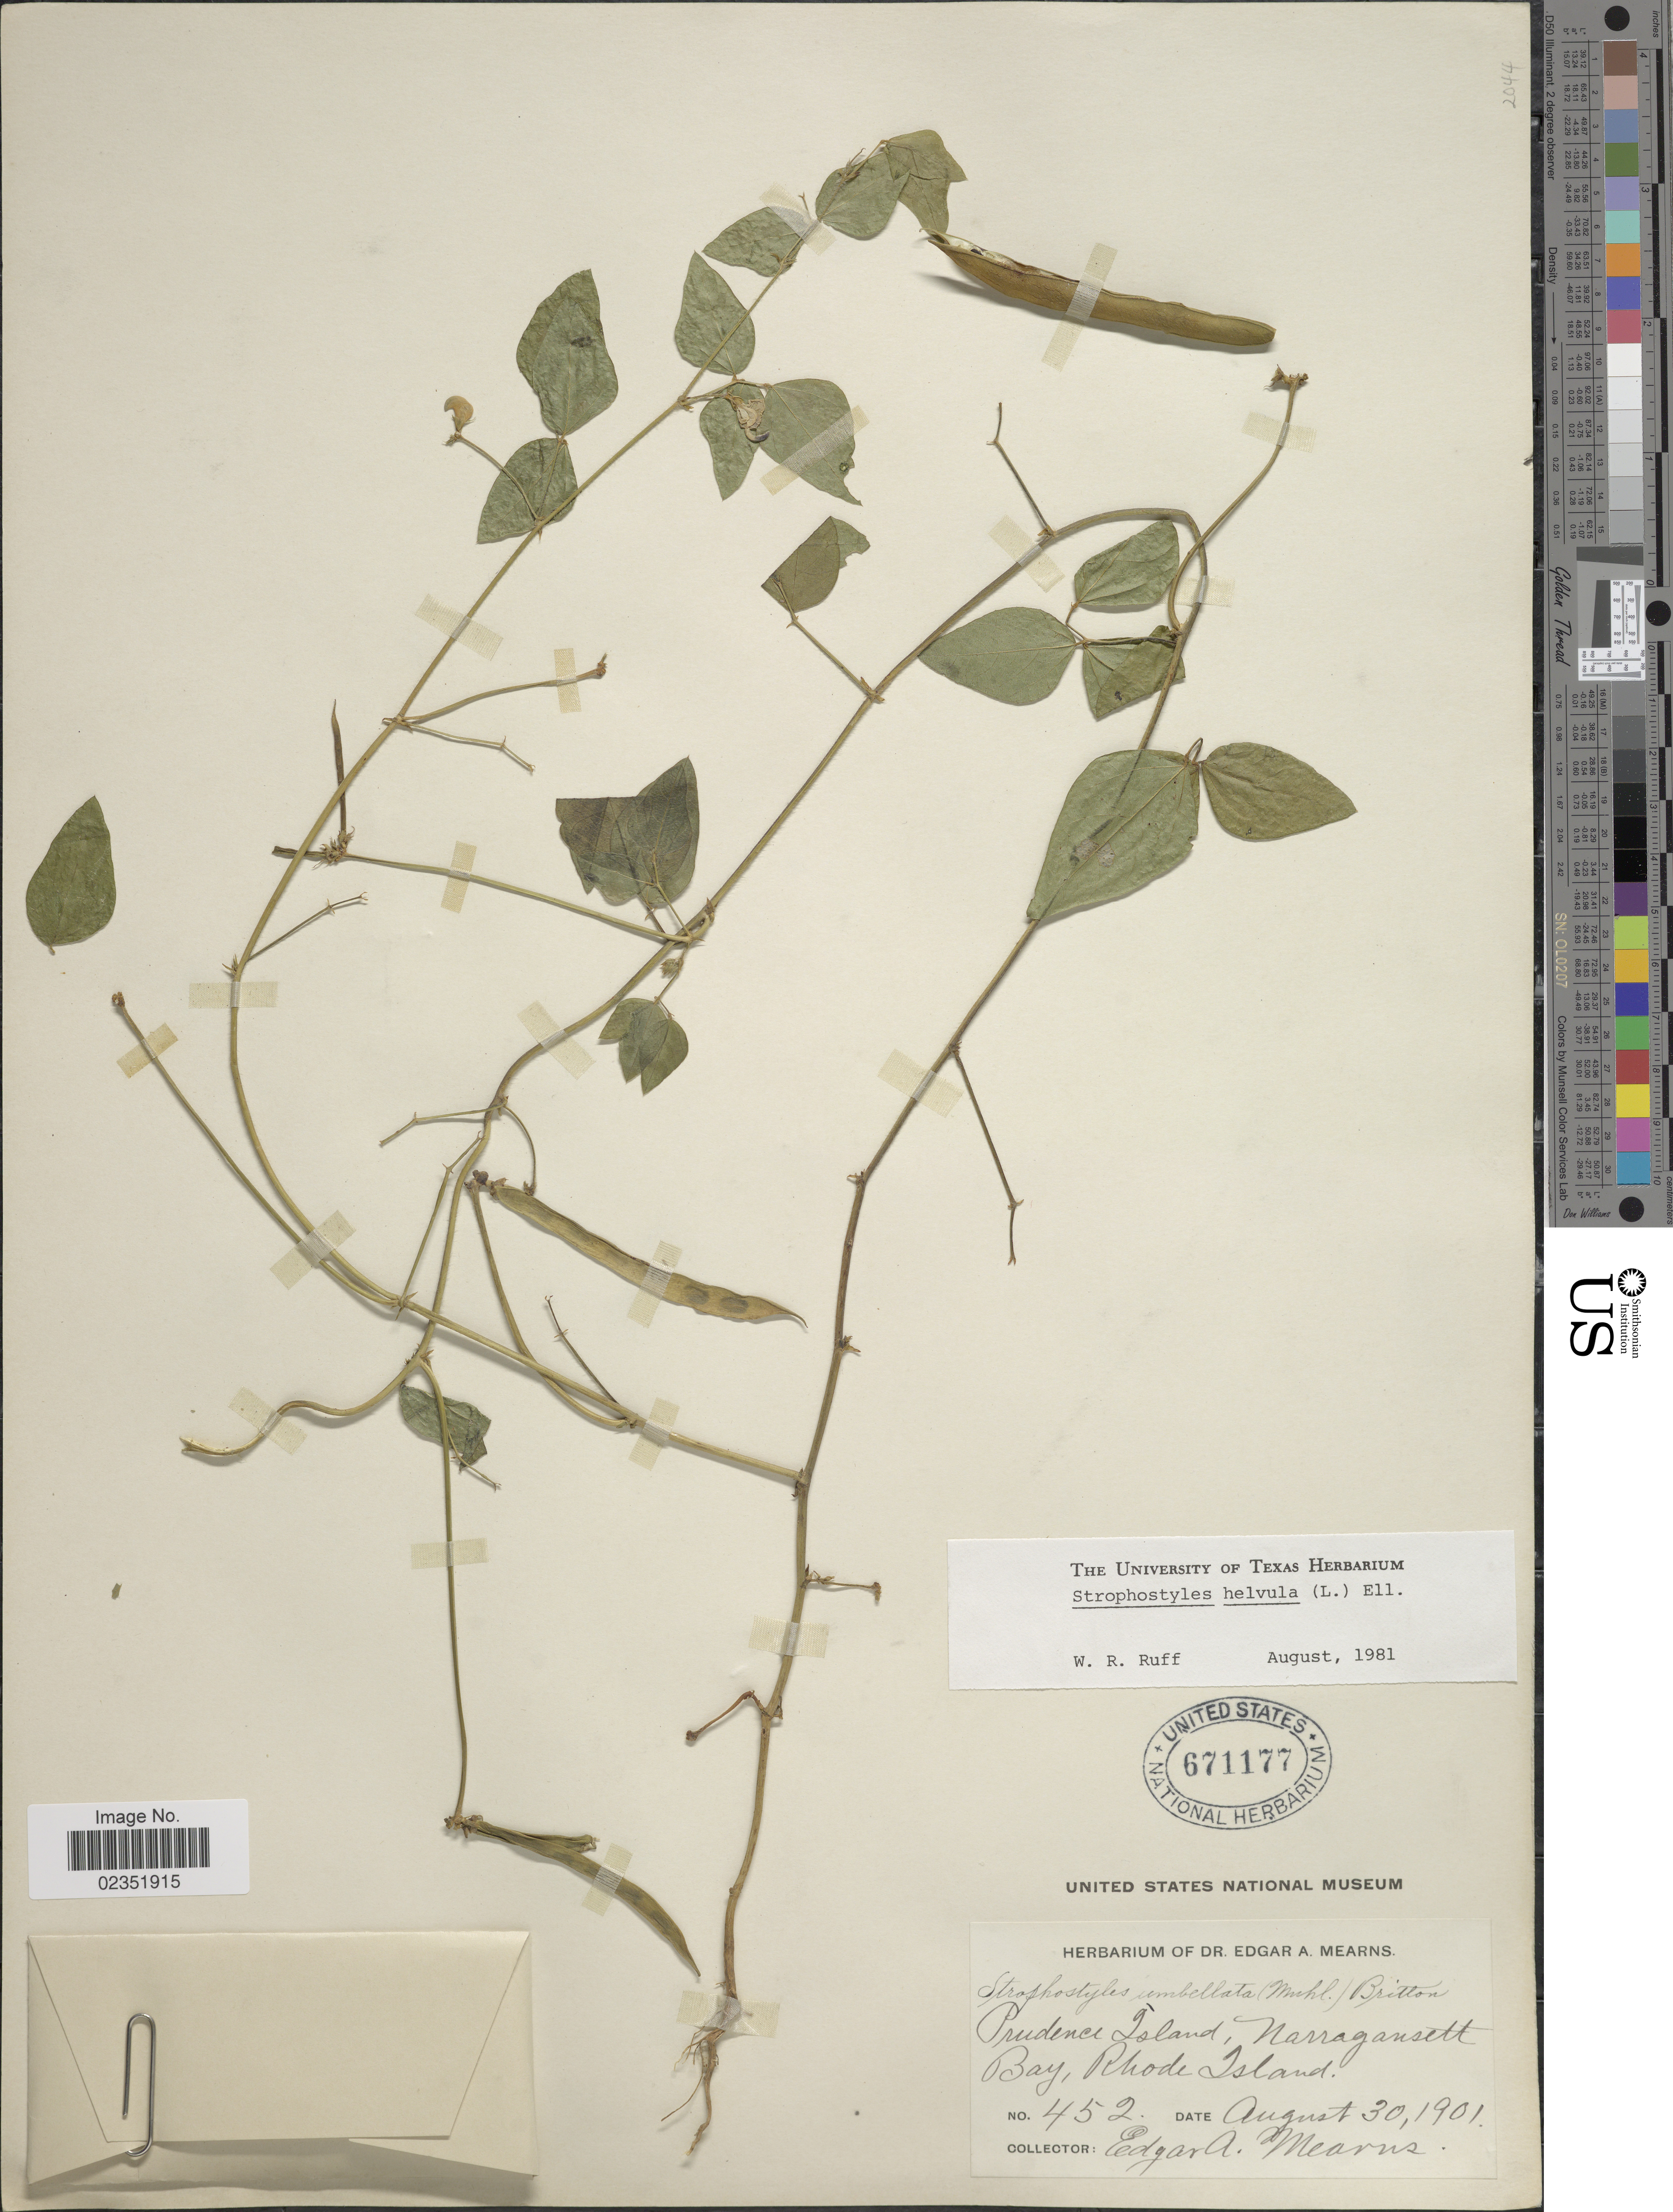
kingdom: Plantae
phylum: Tracheophyta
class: Magnoliopsida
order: Fabales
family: Fabaceae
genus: Strophostyles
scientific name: Strophostyles helvola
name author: (L.) Elliott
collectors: E. A. Mearns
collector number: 452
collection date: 1901-08-30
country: United States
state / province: Rhode Island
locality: Prudence Island, Narragansett Bay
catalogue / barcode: US 671177